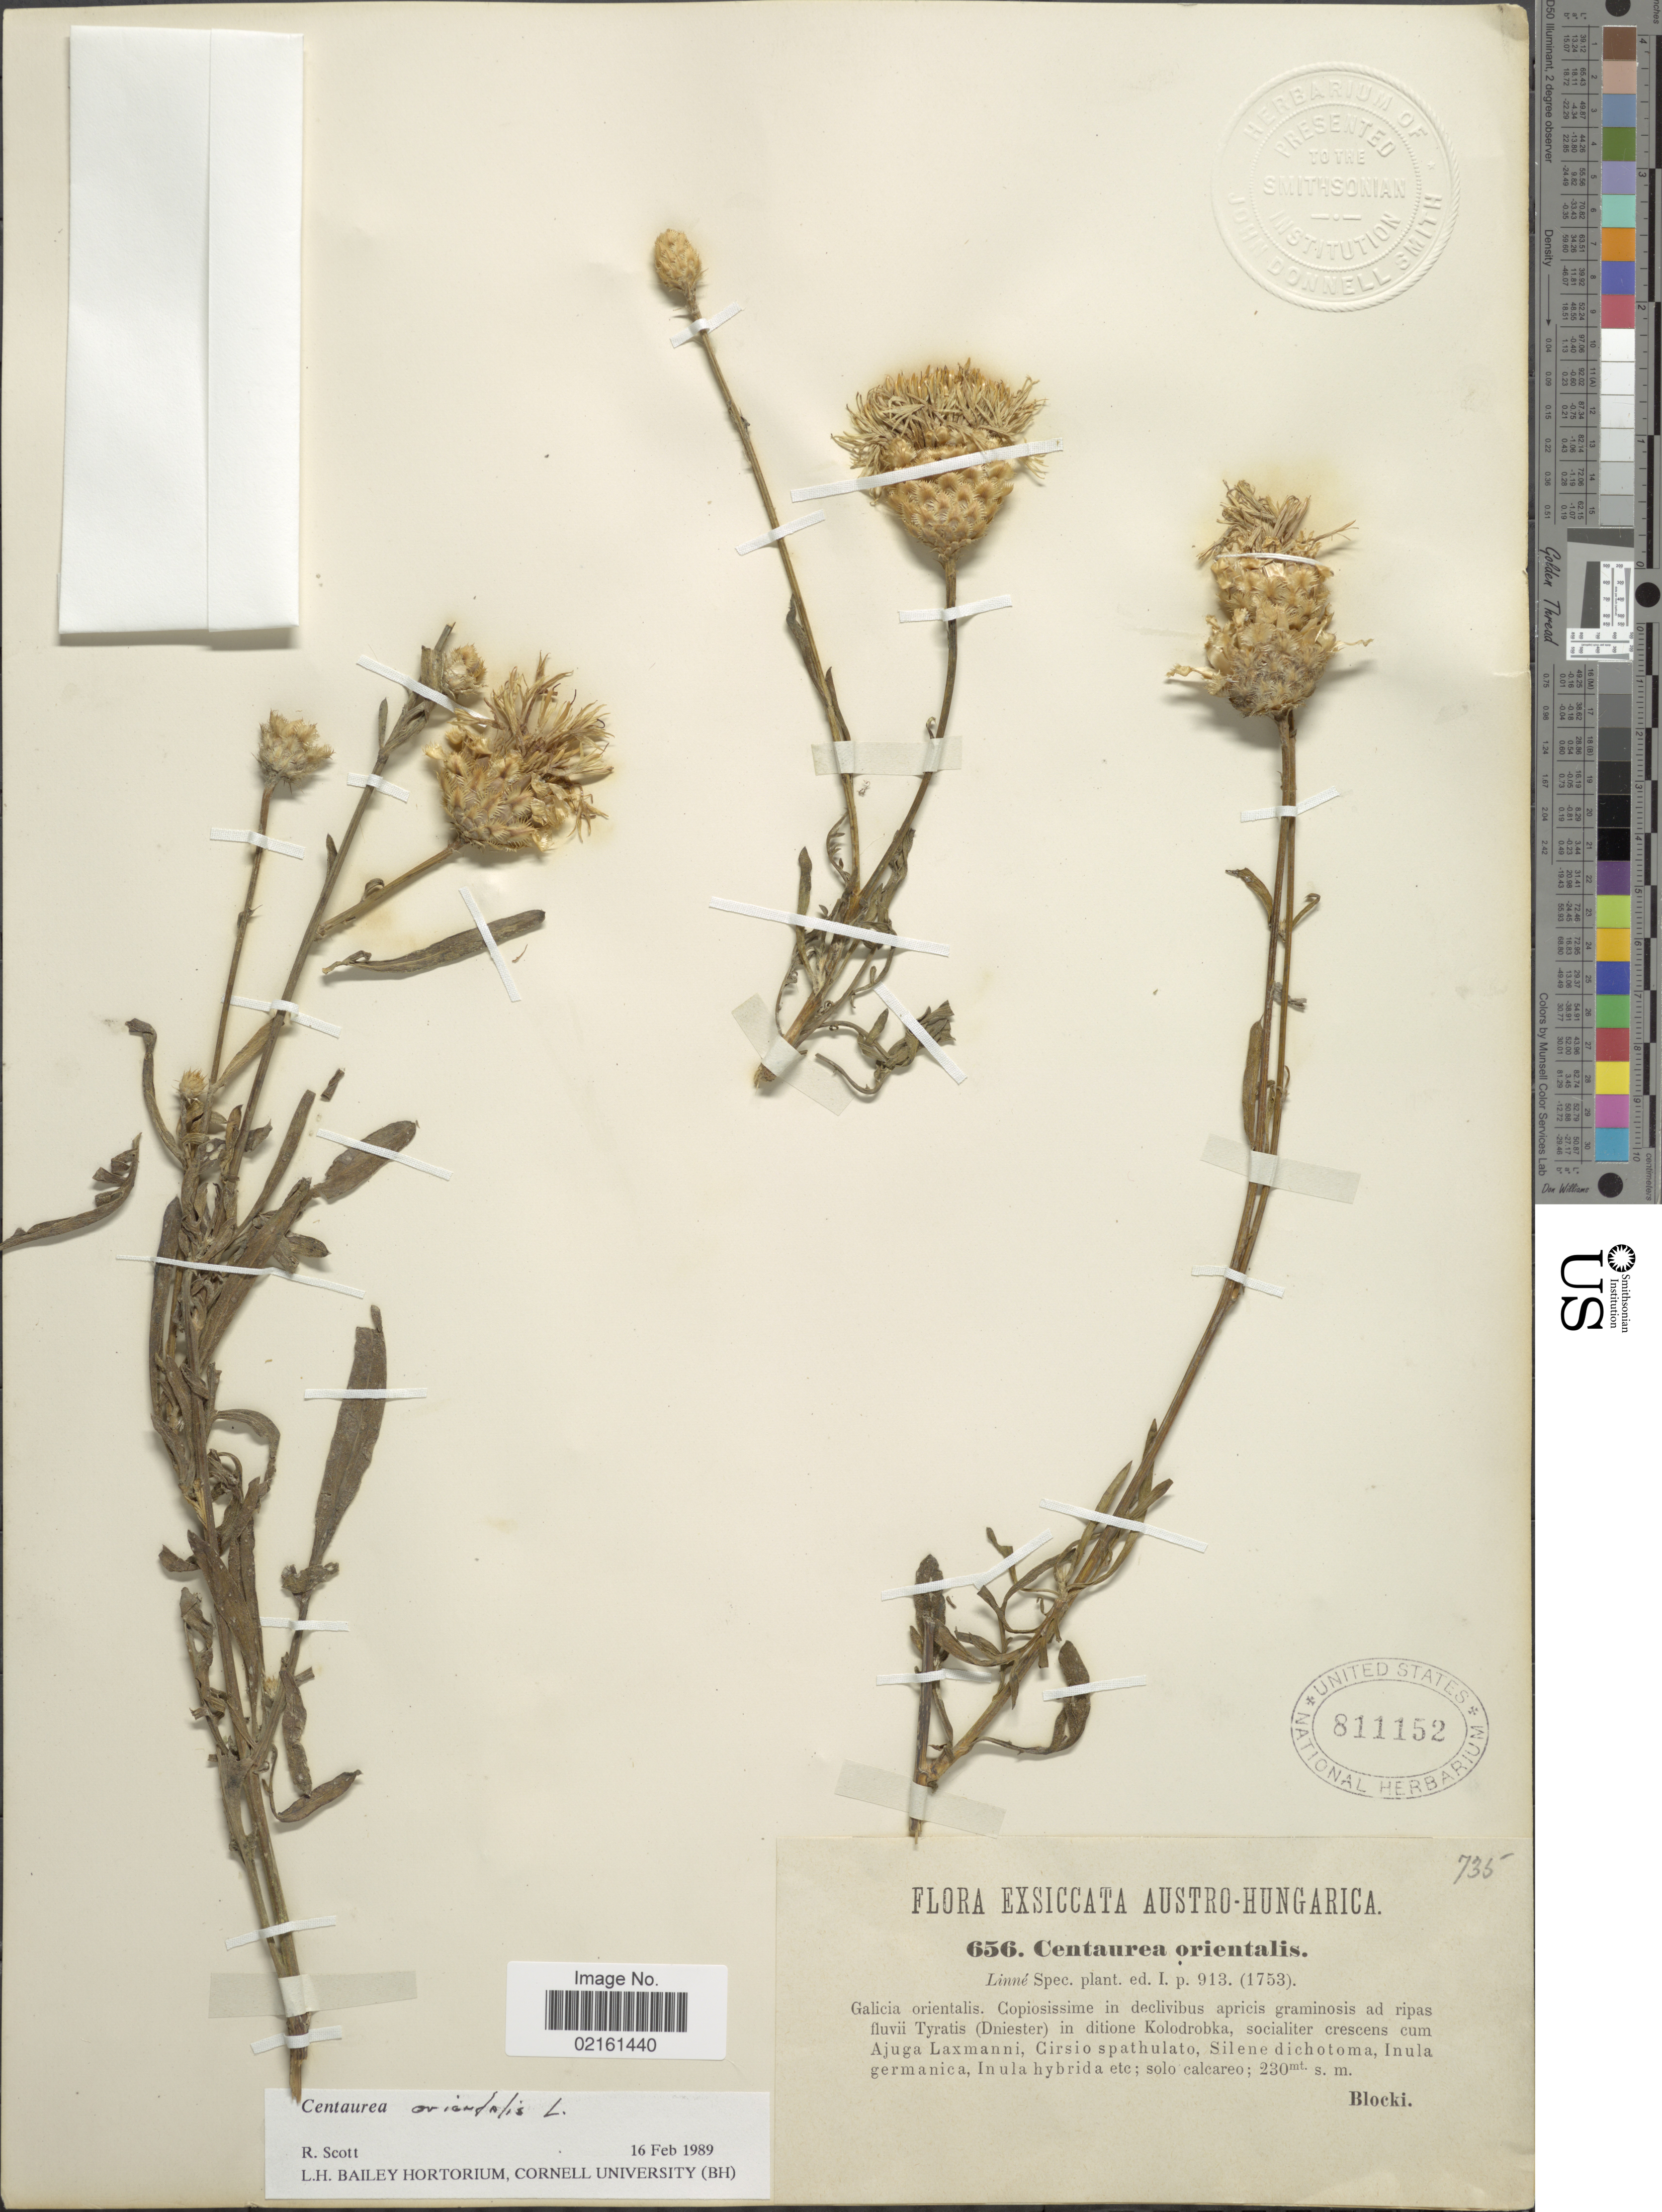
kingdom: Plantae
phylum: Tracheophyta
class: Magnoliopsida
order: Asterales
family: Asteraceae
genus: Centaurea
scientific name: Centaurea orientalis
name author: L.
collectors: Blocki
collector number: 735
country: France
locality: Galicia Orientalis, ad ripas fluvii Tyratis (Dniester) in ditione Kolodrobka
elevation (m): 230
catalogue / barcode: US 811152